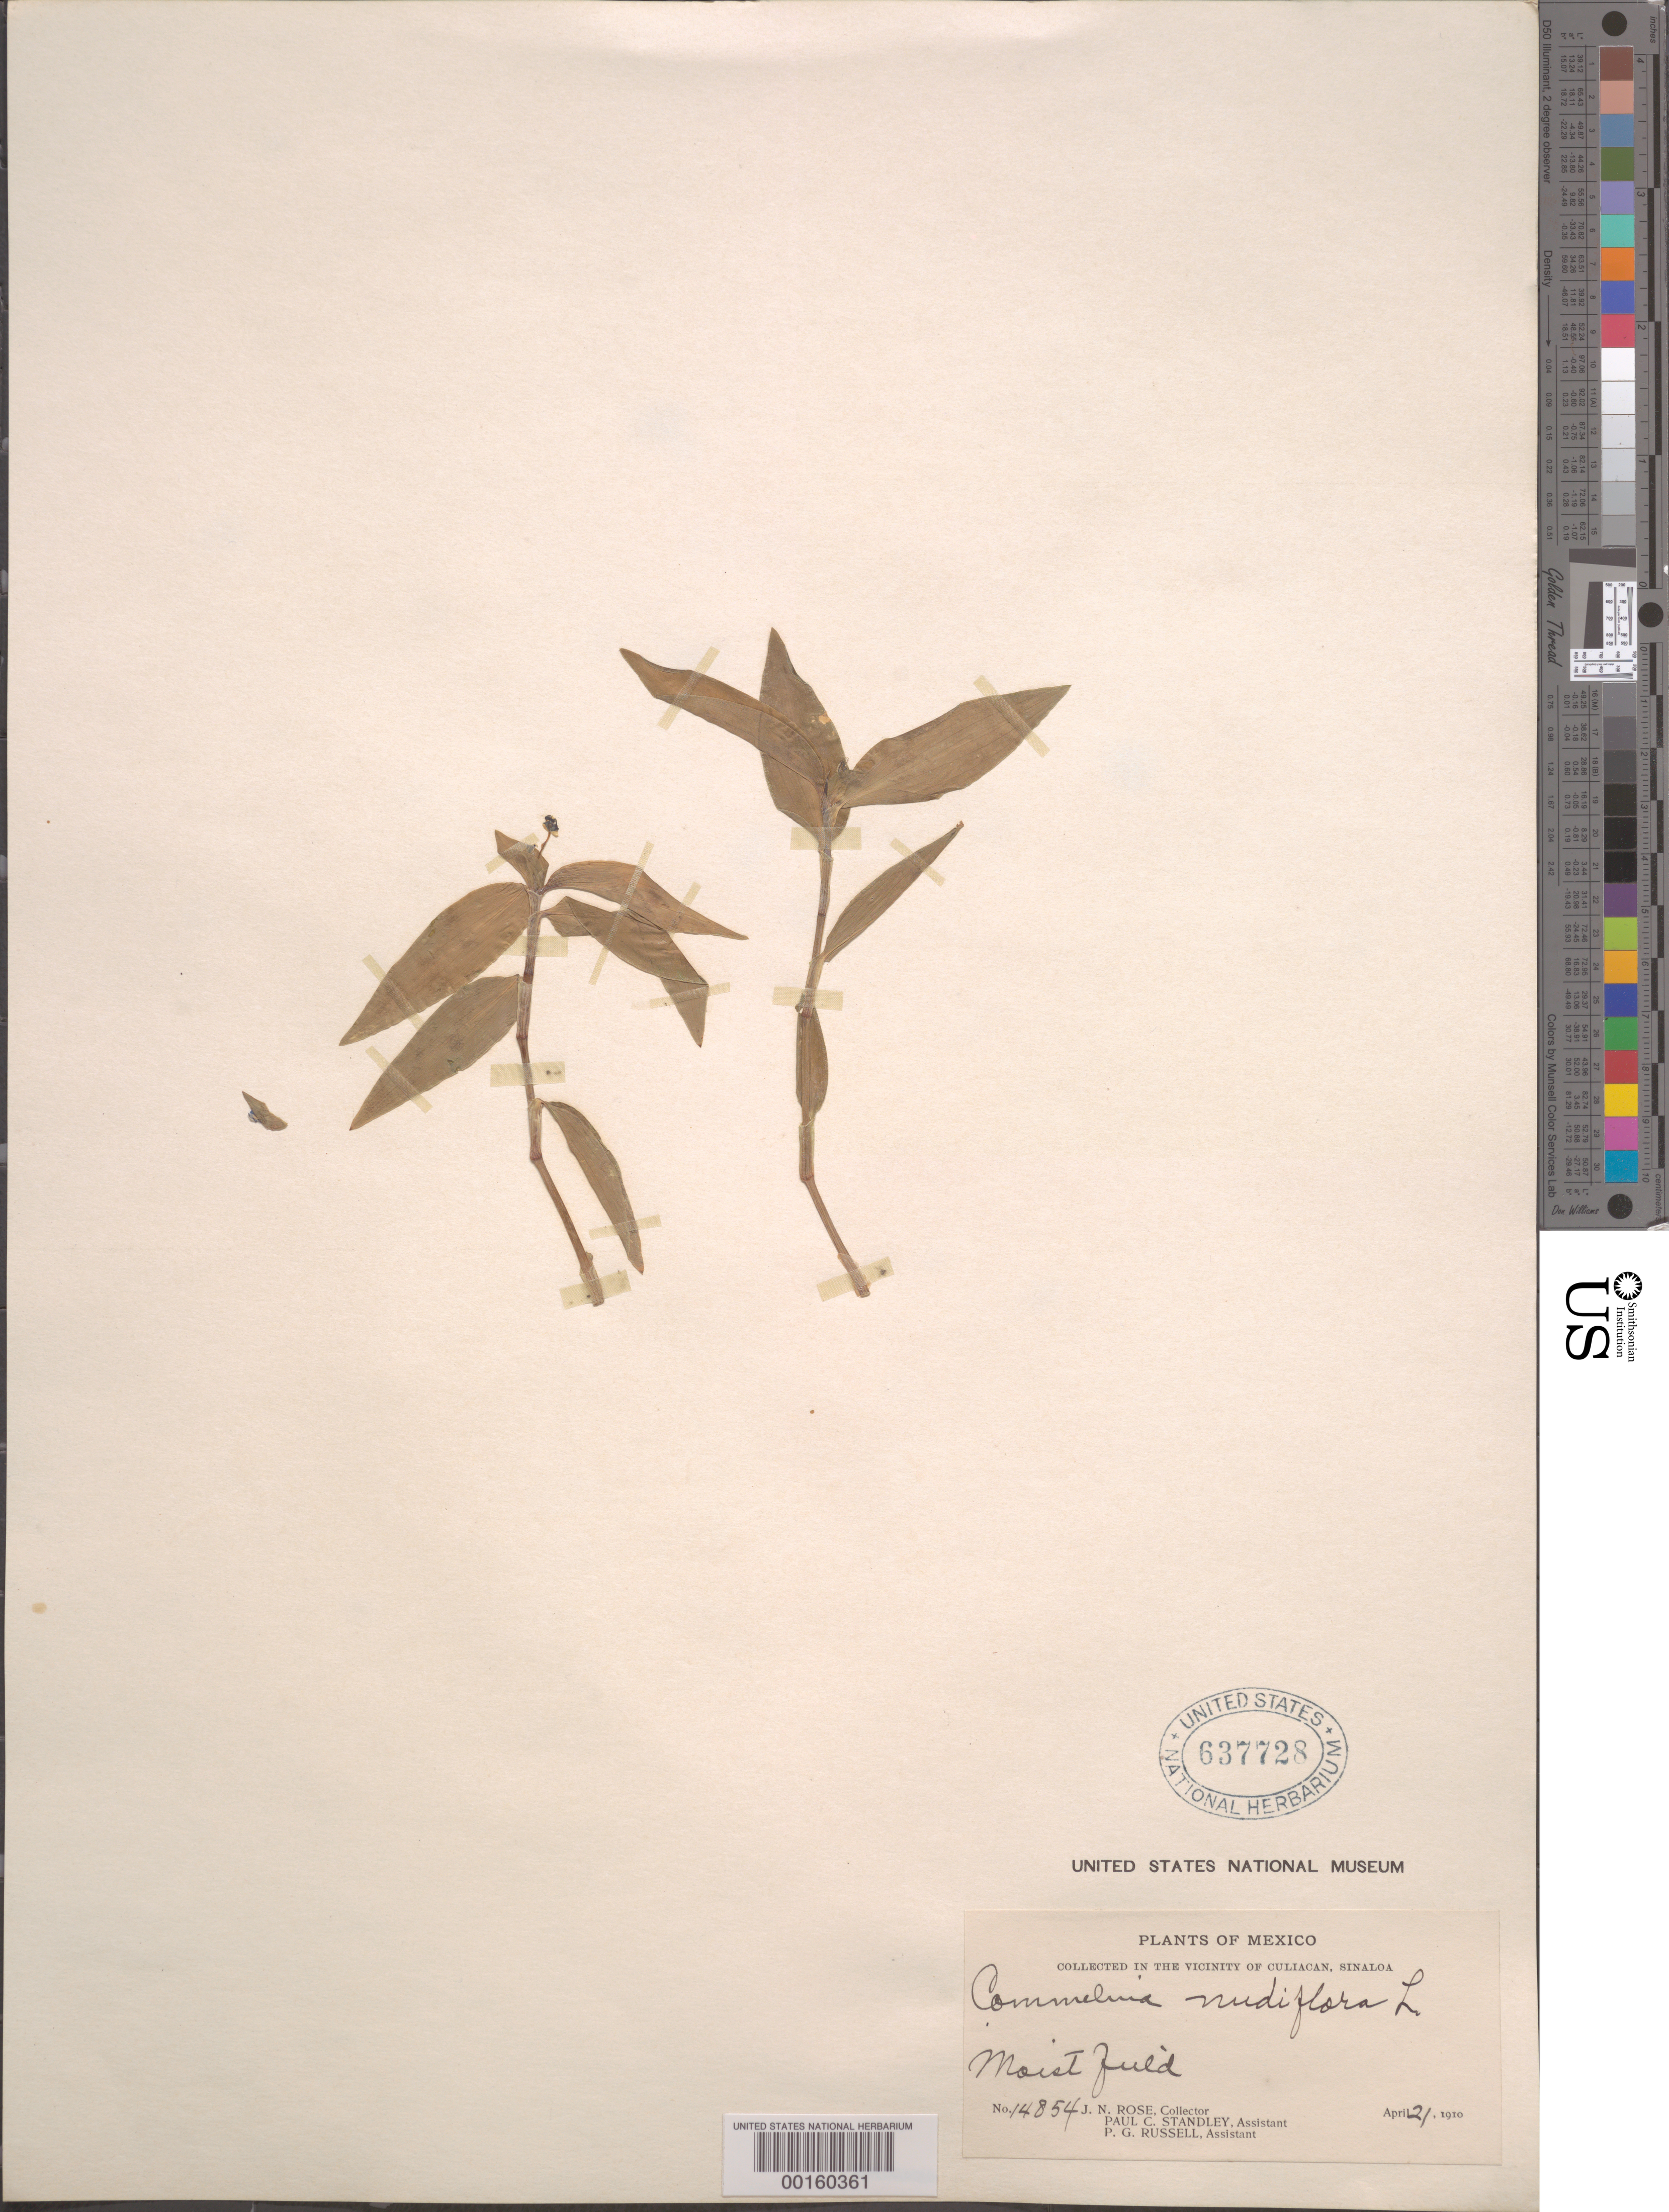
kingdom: Plantae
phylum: Tracheophyta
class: Liliopsida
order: Commelinales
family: Commelinaceae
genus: Commelina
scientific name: Commelina diffusa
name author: Burm. f.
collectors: J. N. Rose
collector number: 14854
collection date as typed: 21 Apr 1910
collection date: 1910-04-21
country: Mexico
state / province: Sinaloa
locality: Culiacan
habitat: Moist soil; field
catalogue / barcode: US 637728